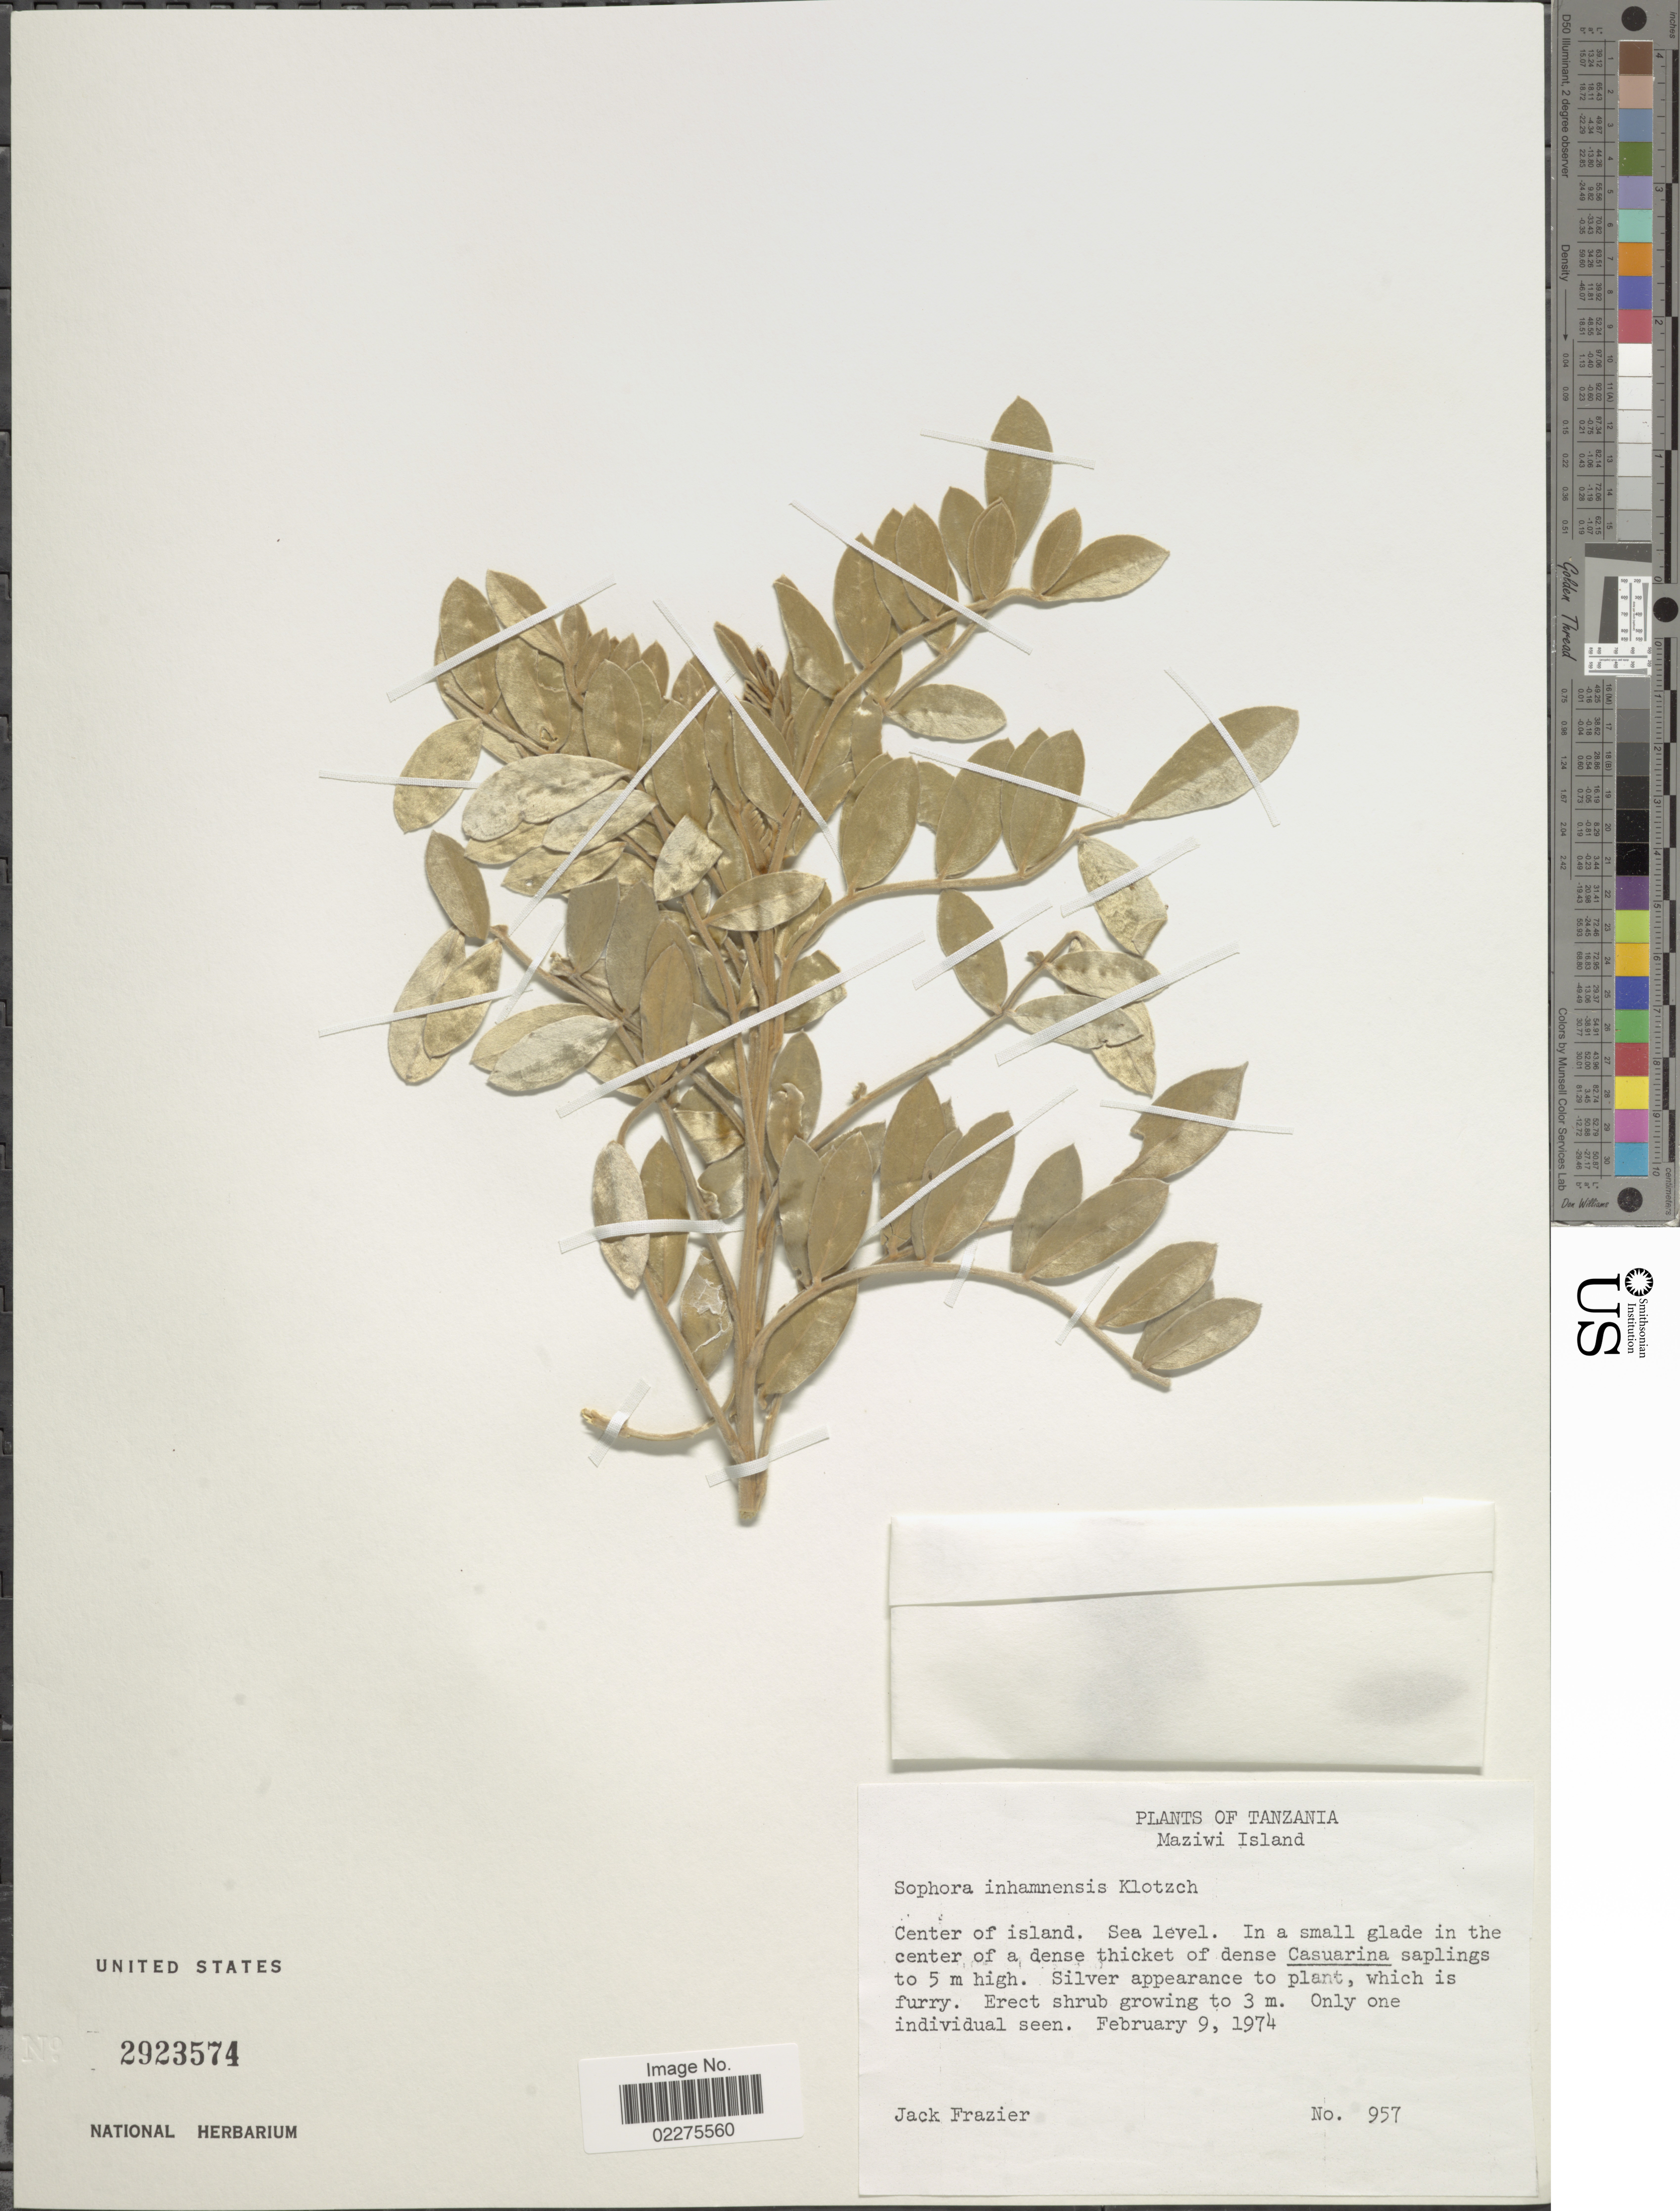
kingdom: Plantae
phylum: Tracheophyta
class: Magnoliopsida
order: Fabales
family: Fabaceae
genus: Sophora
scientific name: Sophora inhambanensis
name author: Klotzsch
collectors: J. Frazier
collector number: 957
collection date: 1974-02-09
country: Tanzania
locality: Maziwi Island. Center of island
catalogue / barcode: US 2923574